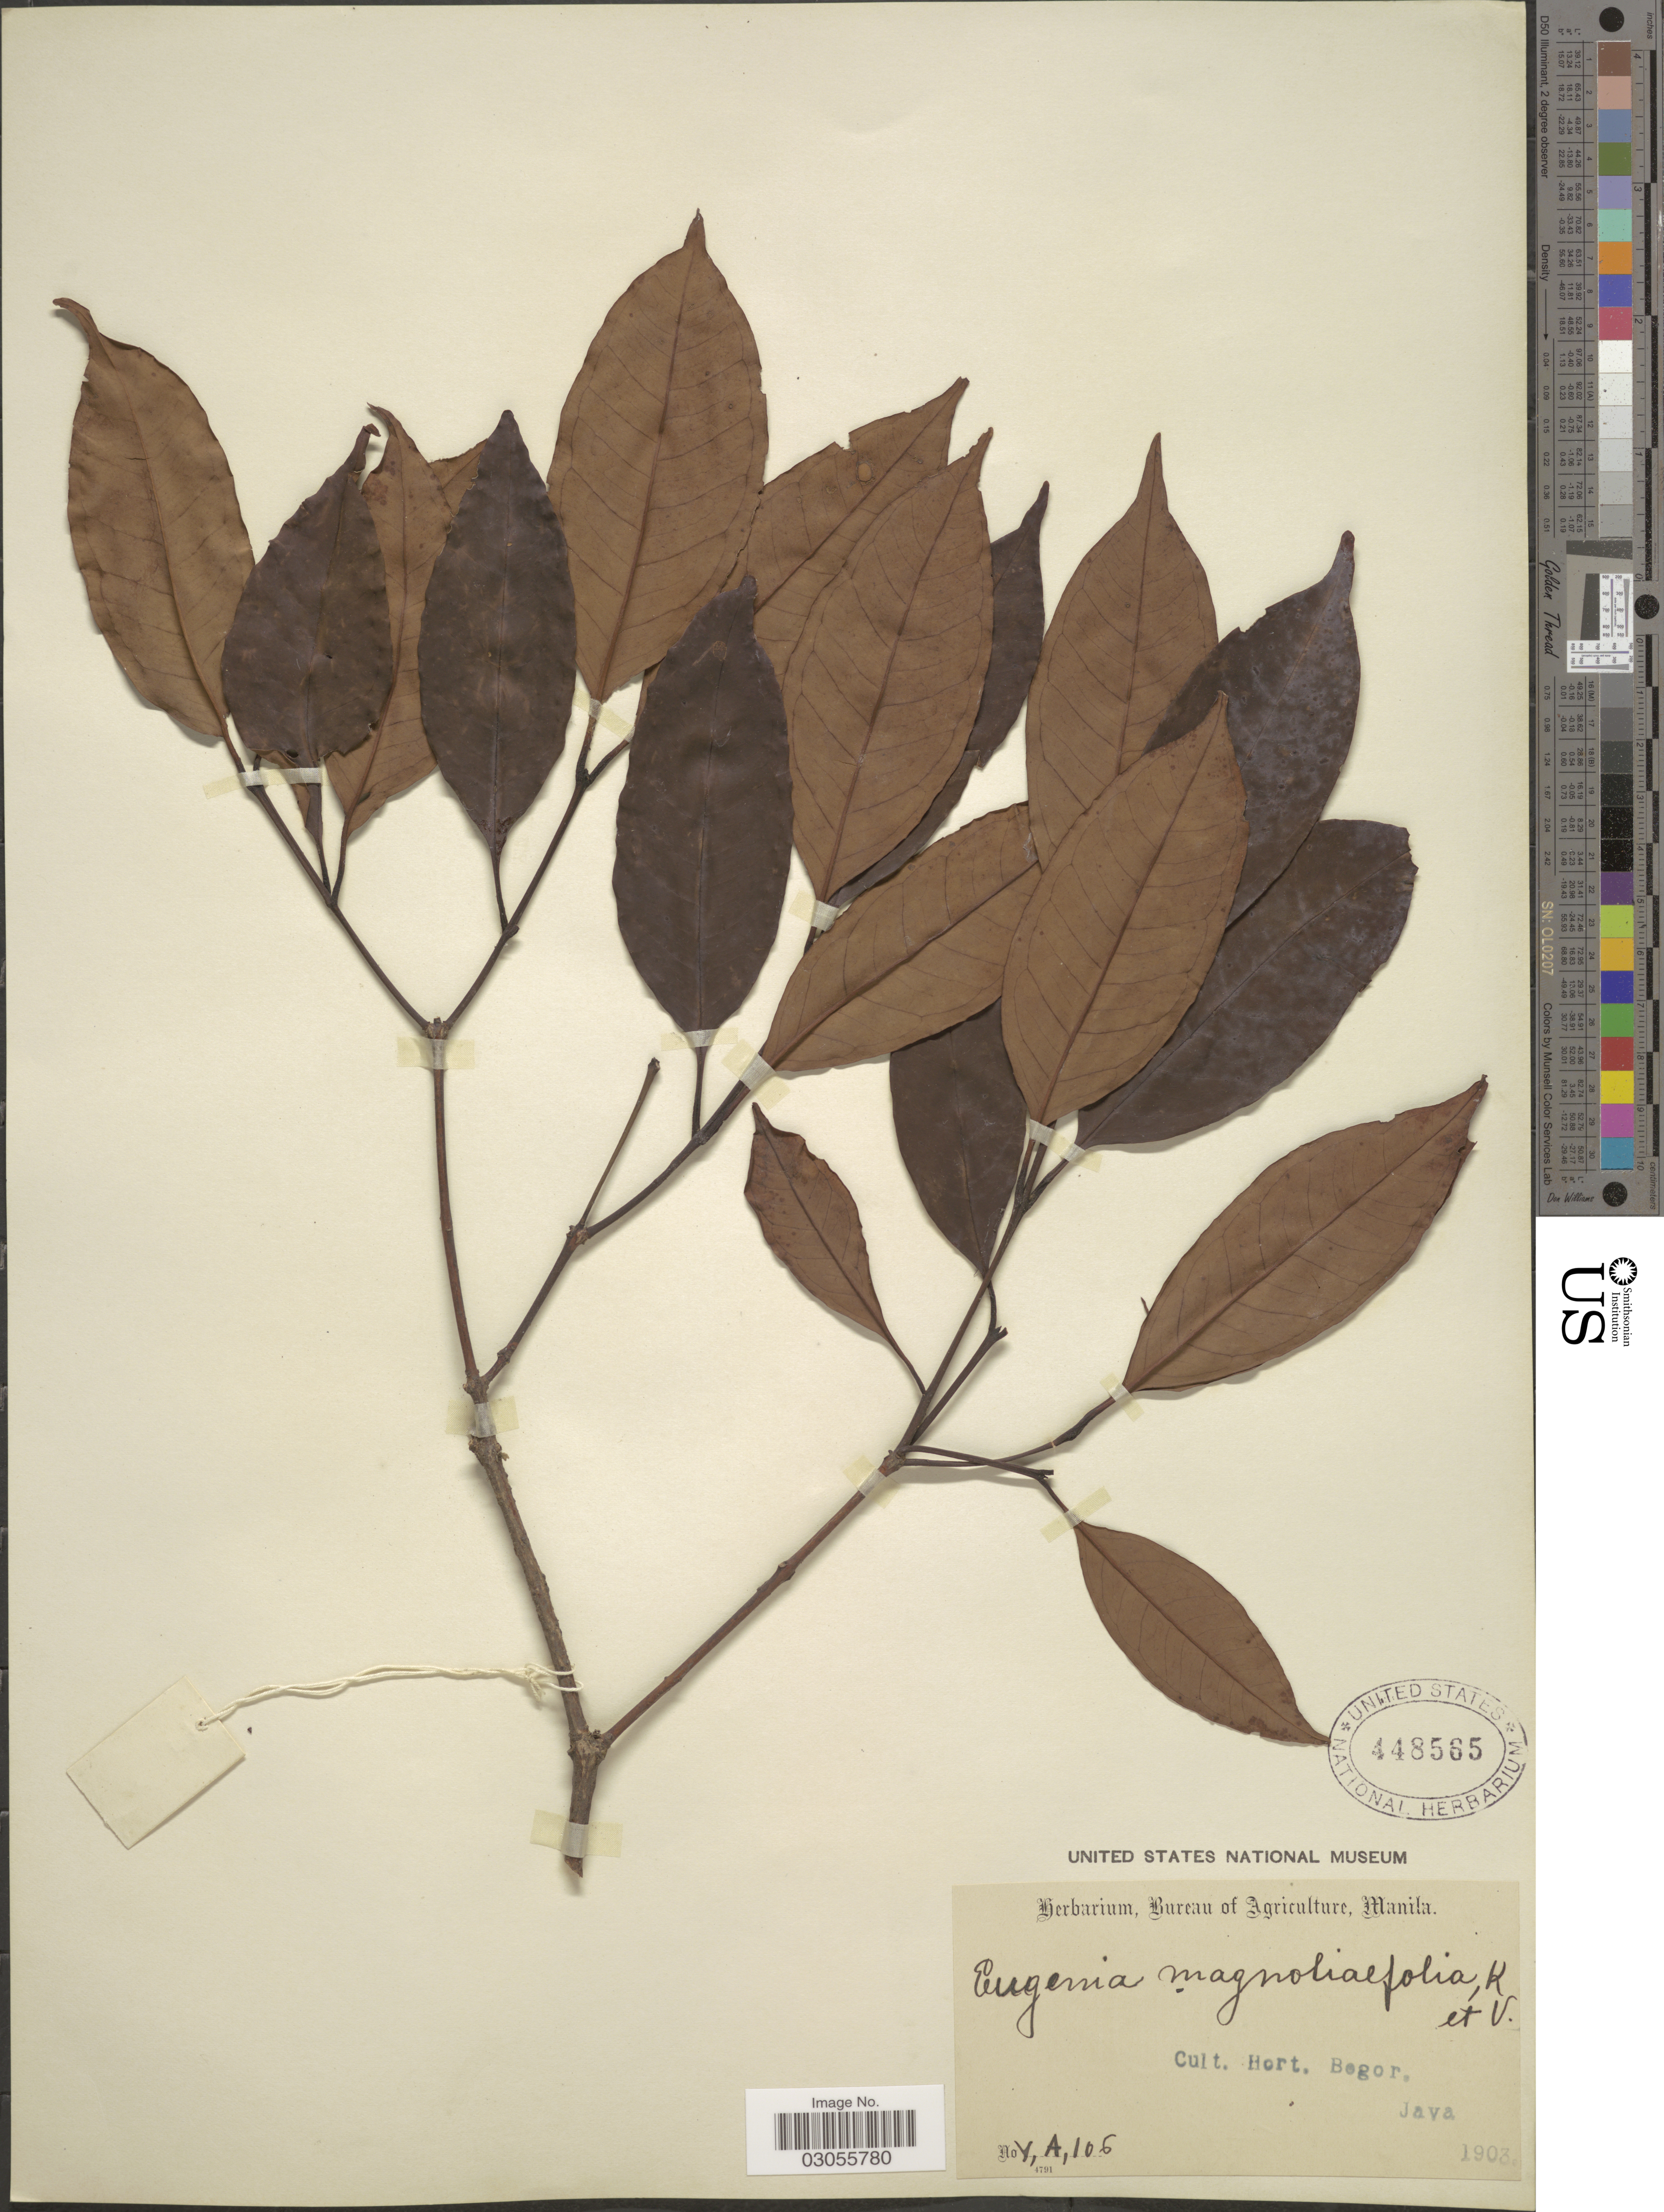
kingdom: Plantae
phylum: Tracheophyta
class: Magnoliopsida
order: Myrtales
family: Myrtaceae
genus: Syzygium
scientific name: Syzygium magnoliifolium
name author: (Blume) DC.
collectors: Ex herb. Bureau of Agriculture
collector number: Y,A,106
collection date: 1903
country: Indonesia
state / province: Java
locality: Hort. Bogor.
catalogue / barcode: US 448565